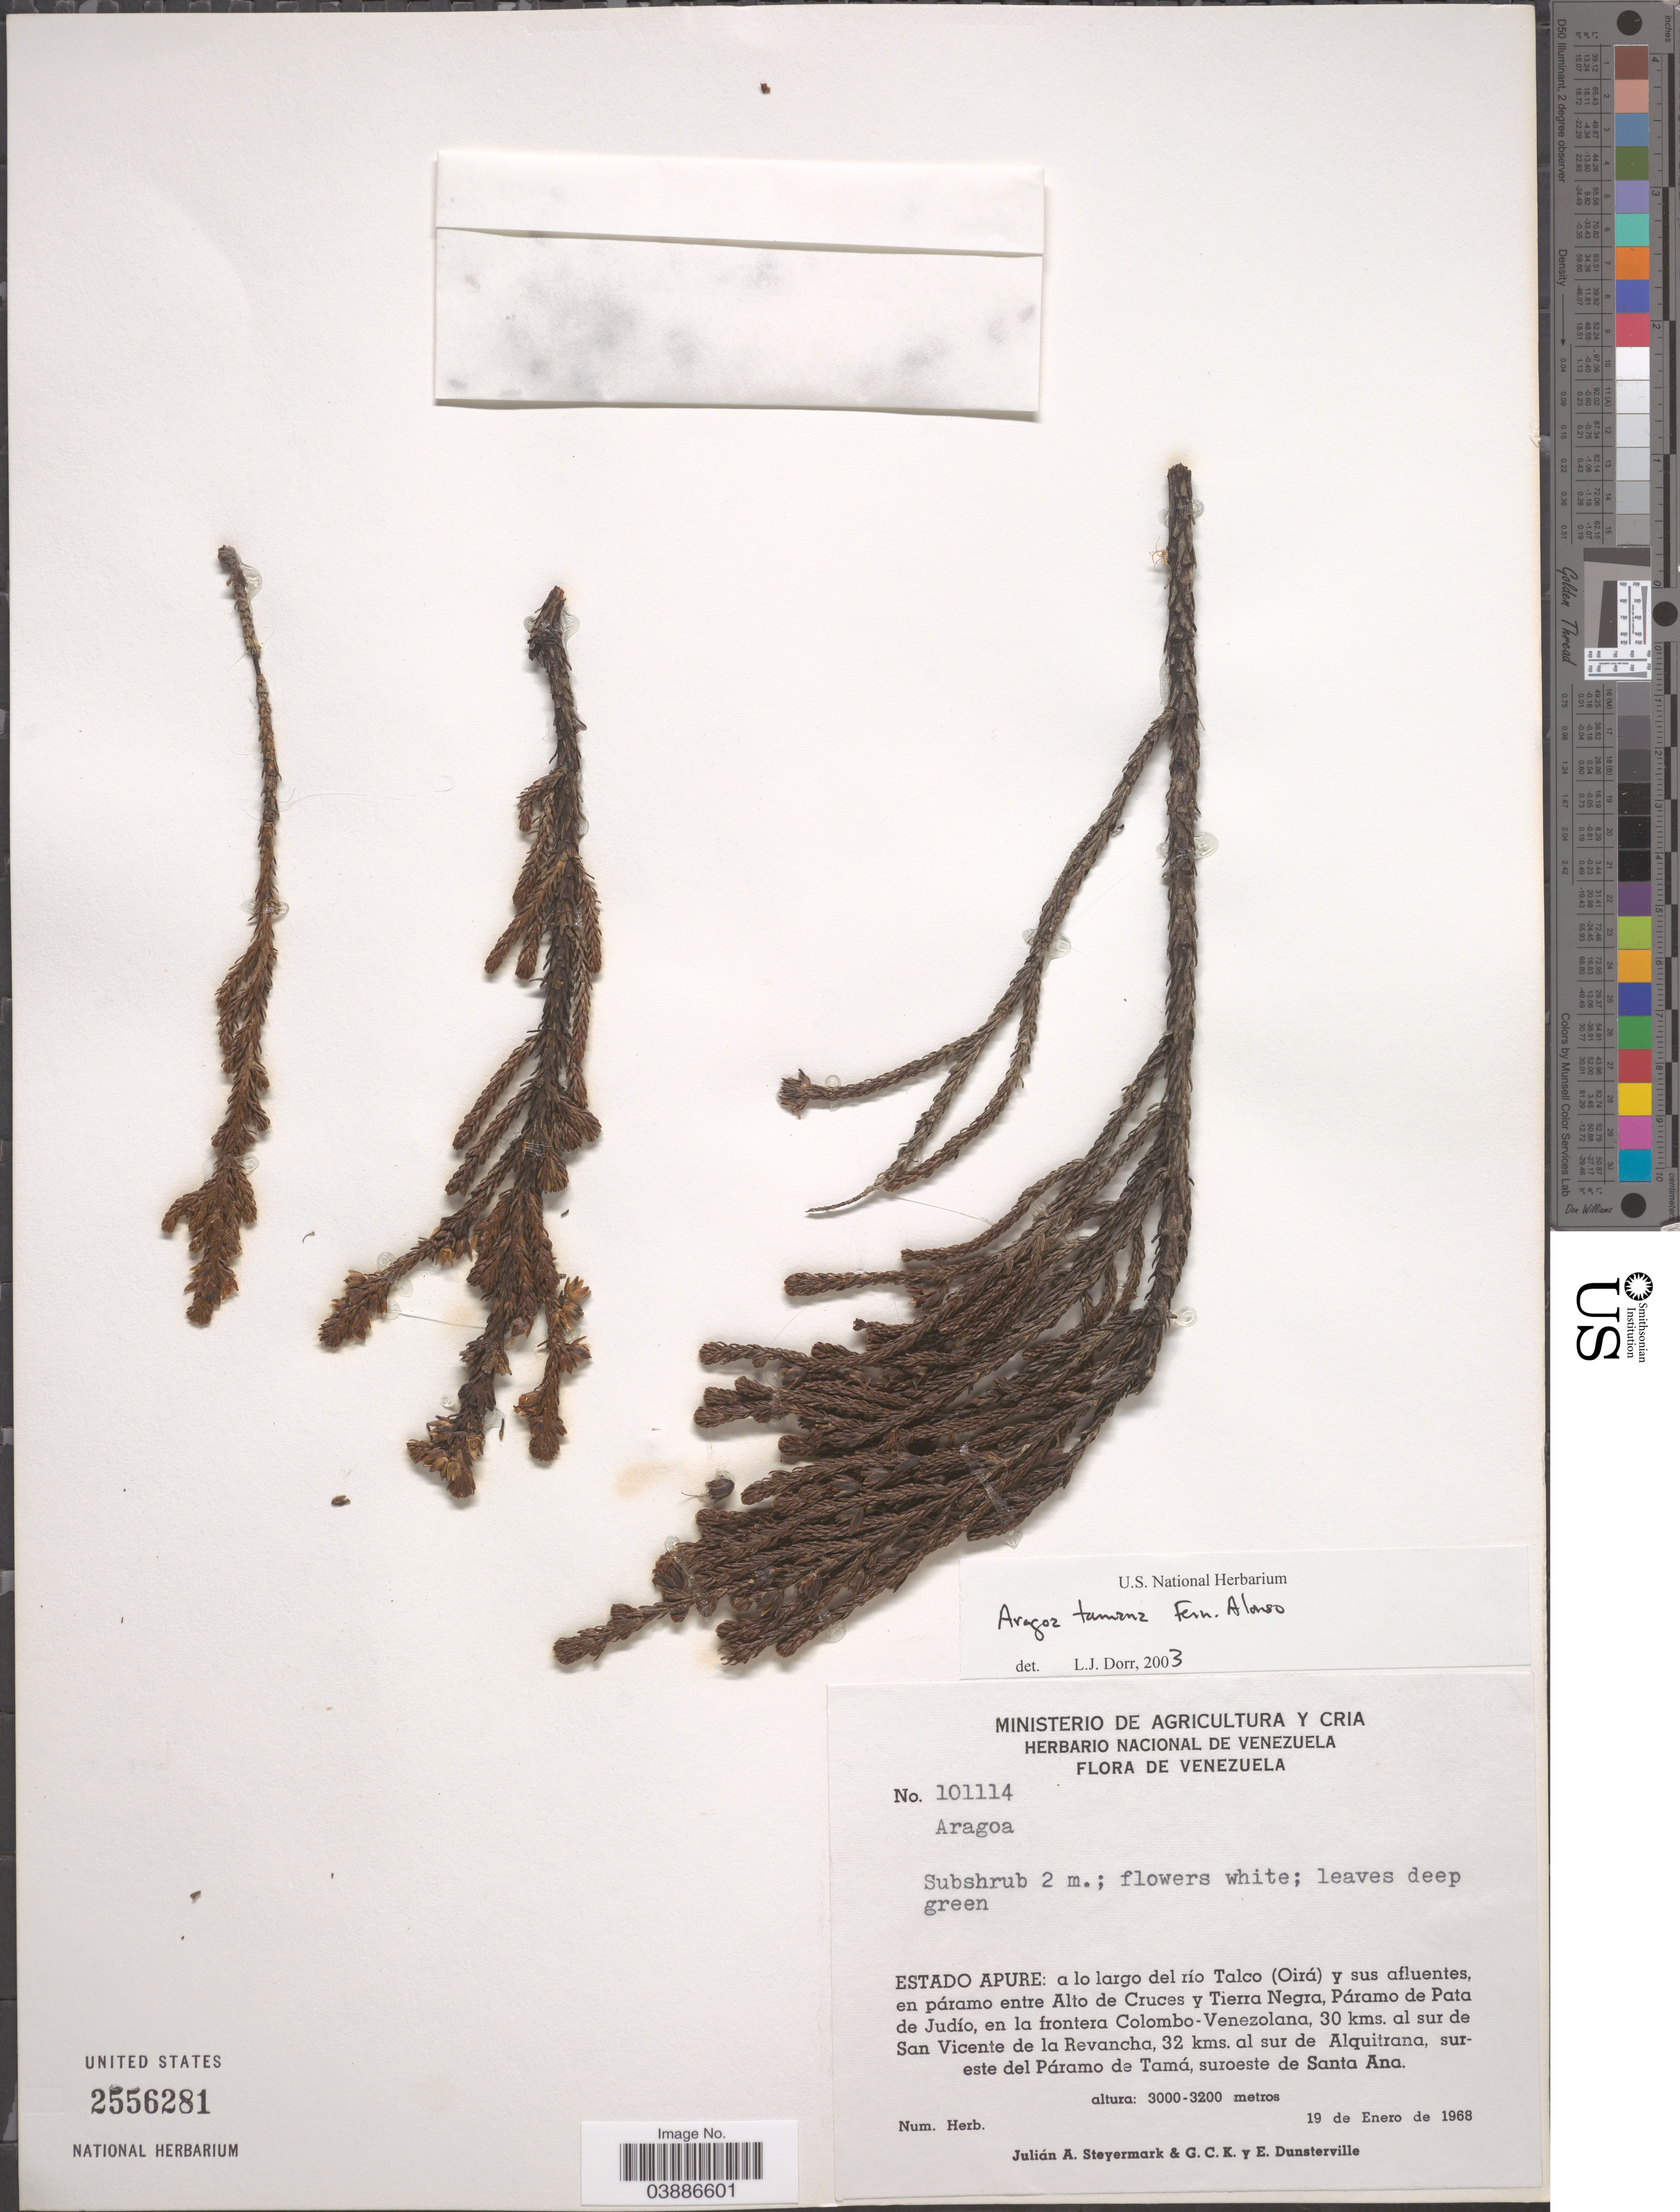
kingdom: Plantae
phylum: Tracheophyta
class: Magnoliopsida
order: Lamiales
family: Plantaginaceae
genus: Aragoa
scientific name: Aragoa tamana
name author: Fern. Alonso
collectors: J. Steyermark, G. C. K. Dunsterville & E. Dunsterville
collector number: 101114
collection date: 1968-01-19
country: Venezuela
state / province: Apure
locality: Estado Apure: a lo largo del río Talco (Oirá) y sus afluentes, en páramo entre Alto de Cruces y Tierra Negra, Páramo de Pata de Judío, en la frontera Colombo-Venezolana, 30 kms. al sur de San Vicente de la Revancha, 32 kms. al sur de Alquitrana, sureste del Páramo de Tamá, suroeste de Santa Ana.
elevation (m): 3000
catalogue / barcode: US 2556281